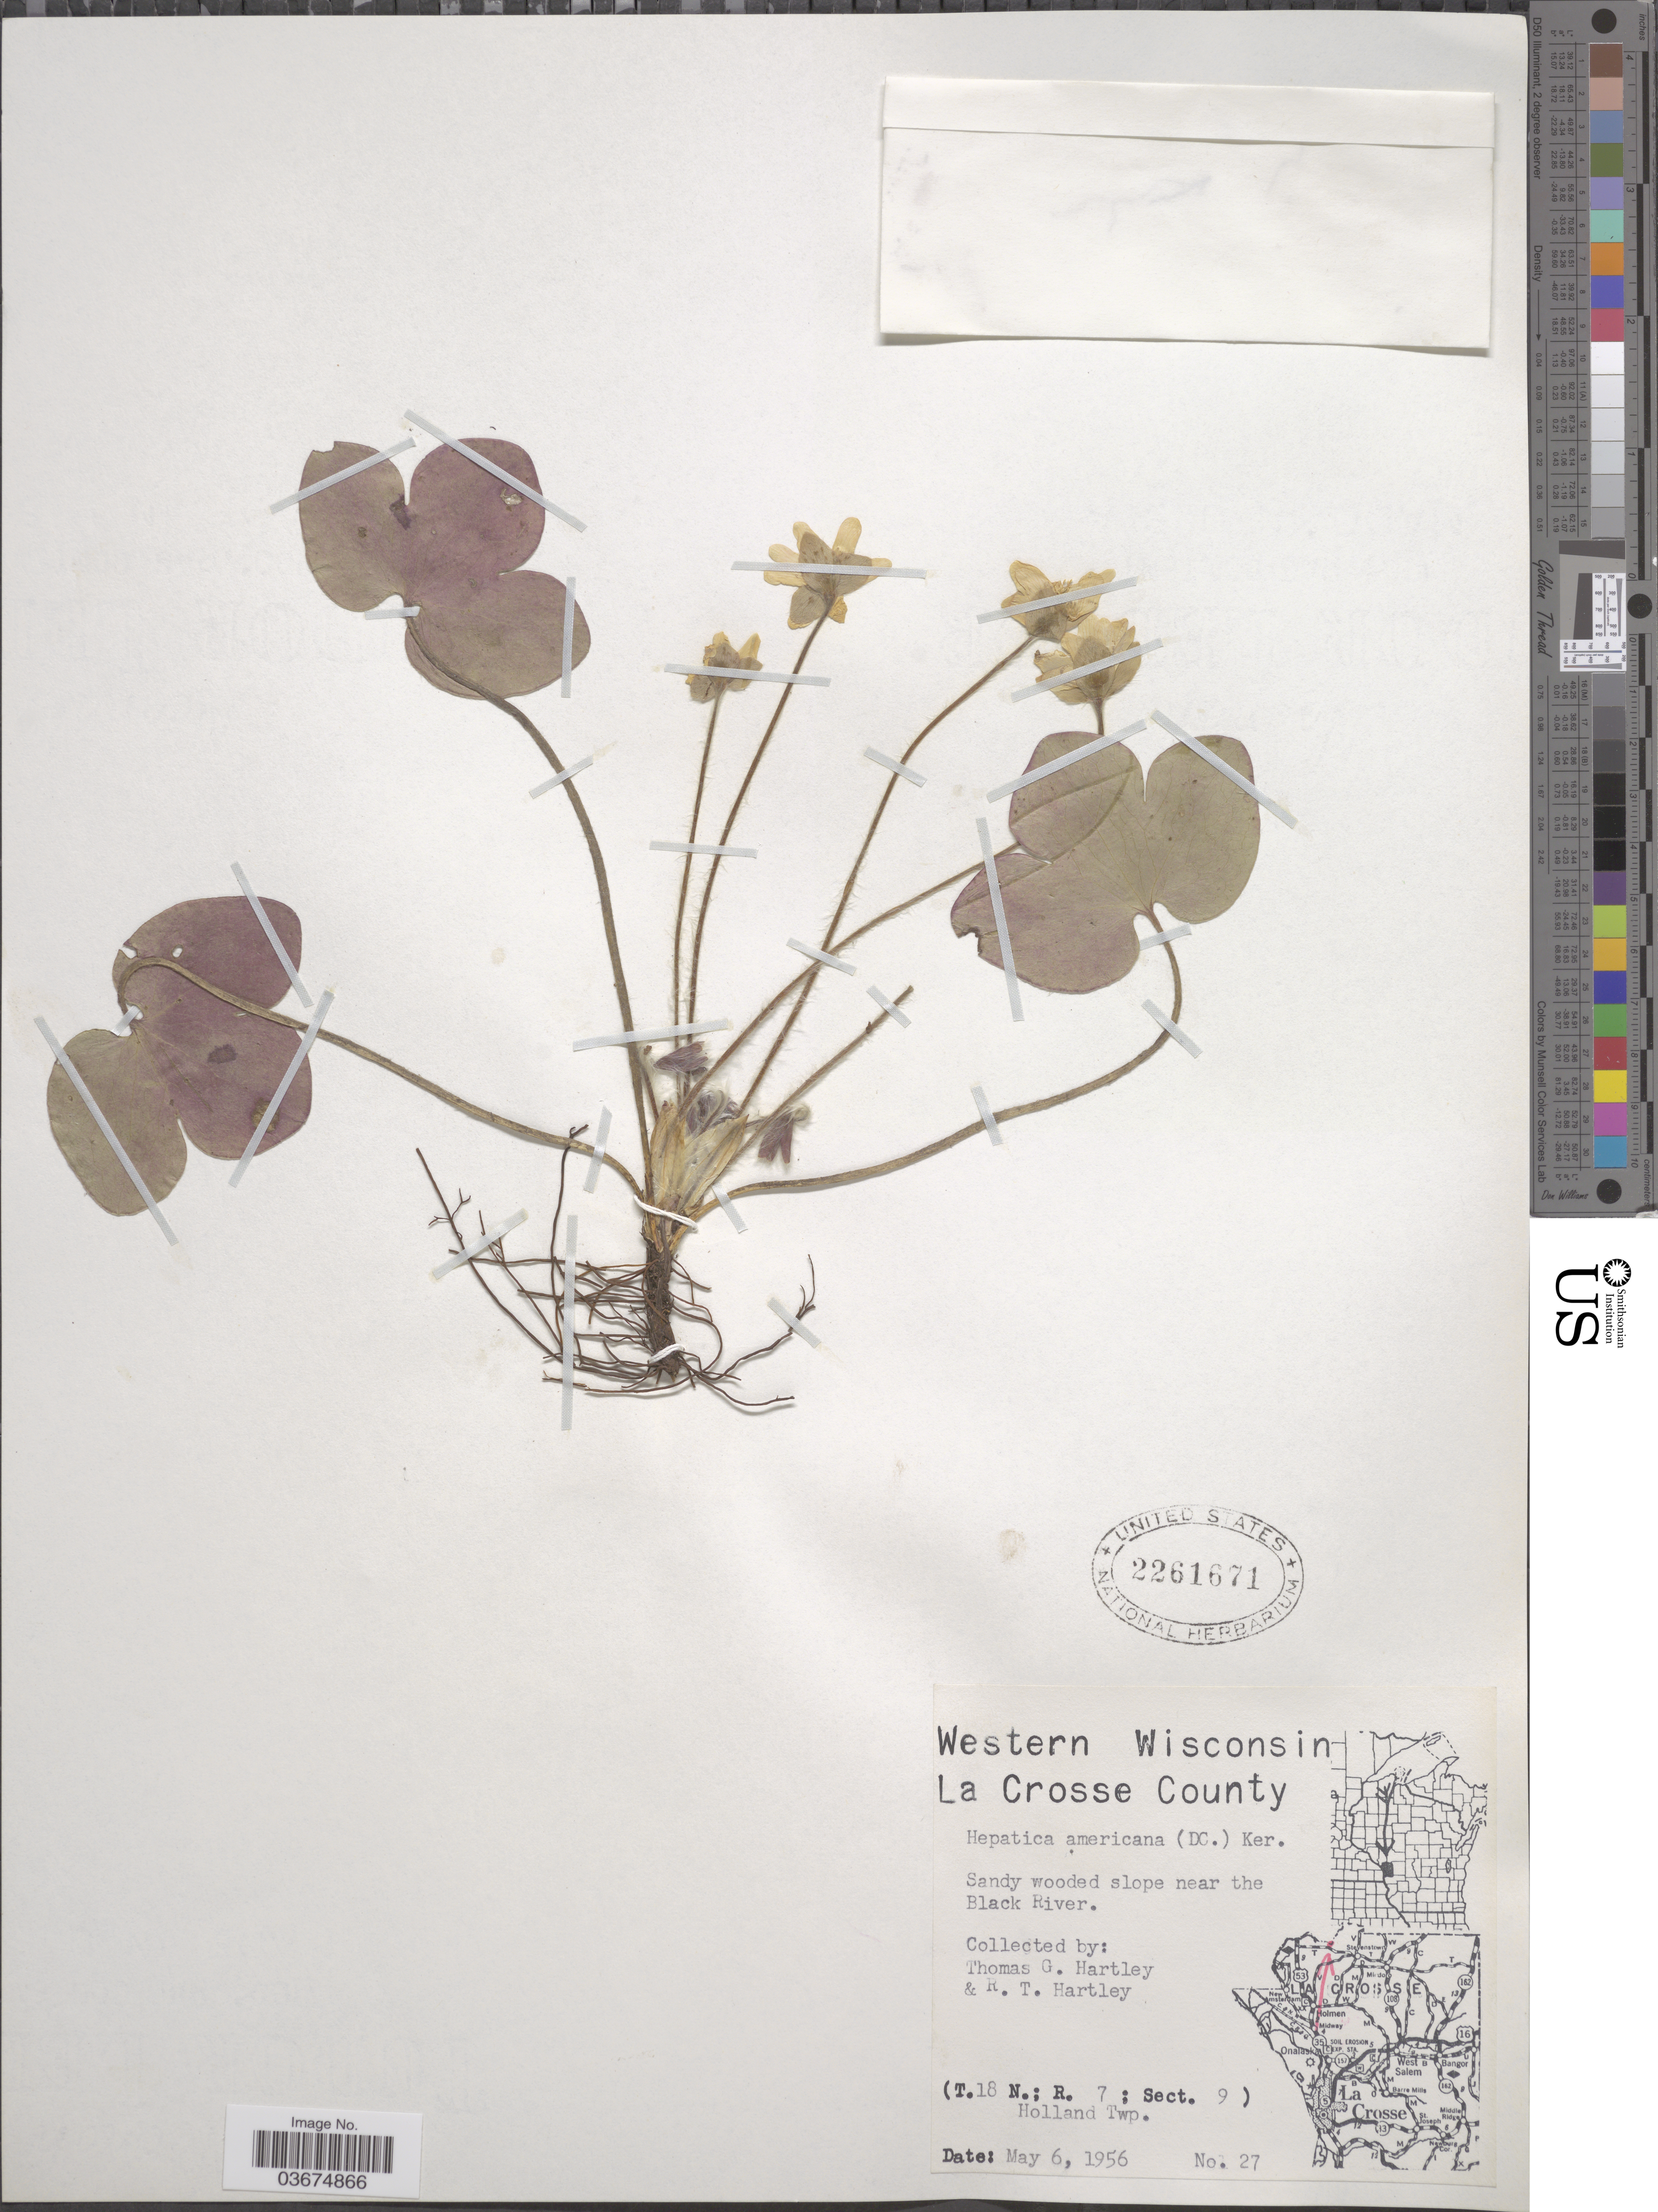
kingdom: Plantae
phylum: Tracheophyta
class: Magnoliopsida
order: Ranunculales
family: Ranunculaceae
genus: Hepatica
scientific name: Hepatica americana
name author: (DC.) Ker Gawl.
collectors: T. G. Hartley & R. T. Hartley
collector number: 27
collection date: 1956-05-06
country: United States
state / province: Wisconsin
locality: Western Wisconsin, La Crosse County. Near the Black River. (T.18 N.; R. 7; Sect. 9) Holland Twp.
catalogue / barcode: US 2261671